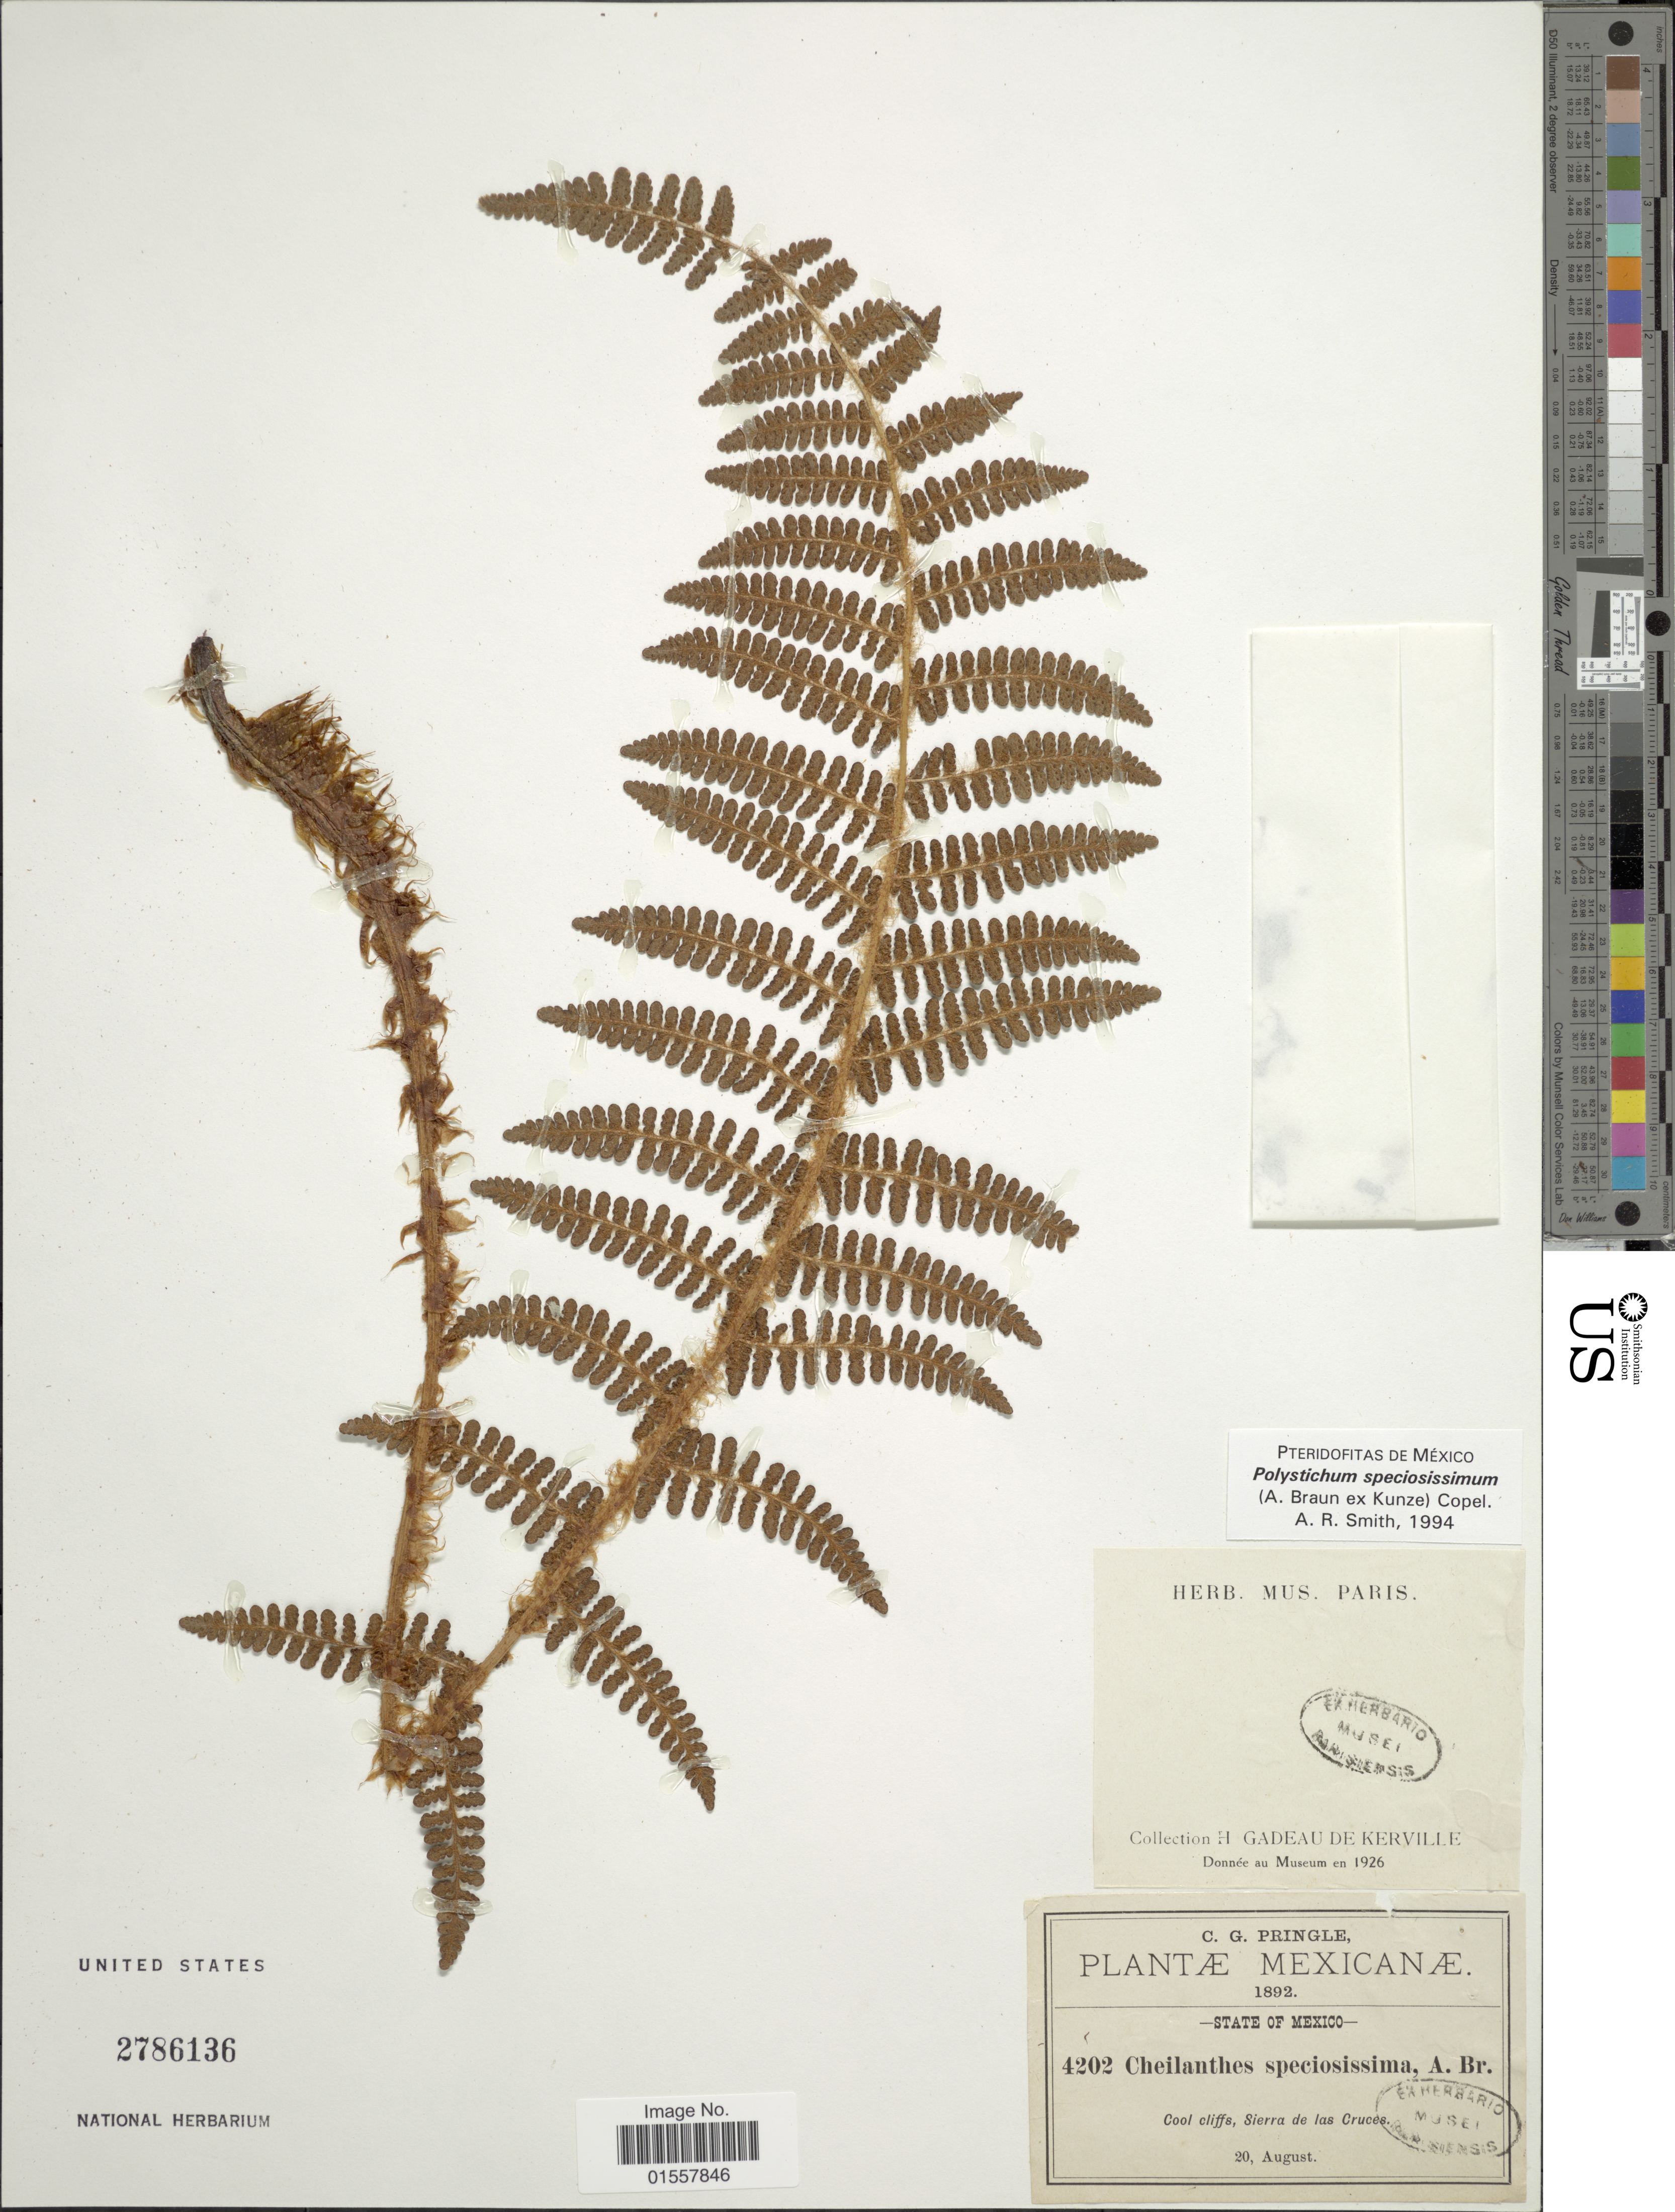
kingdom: Plantae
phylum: Tracheophyta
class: Polypodiopsida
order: Polypodiales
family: Dryopteridaceae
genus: Polystichum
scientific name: Polystichum speciosissimum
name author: (A. Braun ex Kunze) Copel.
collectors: C. G. Pringle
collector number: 4202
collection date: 1892-08-20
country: Mexico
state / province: México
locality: Mexicanae, State of Mexico, Sierra de las Cruces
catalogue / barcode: US 2786136